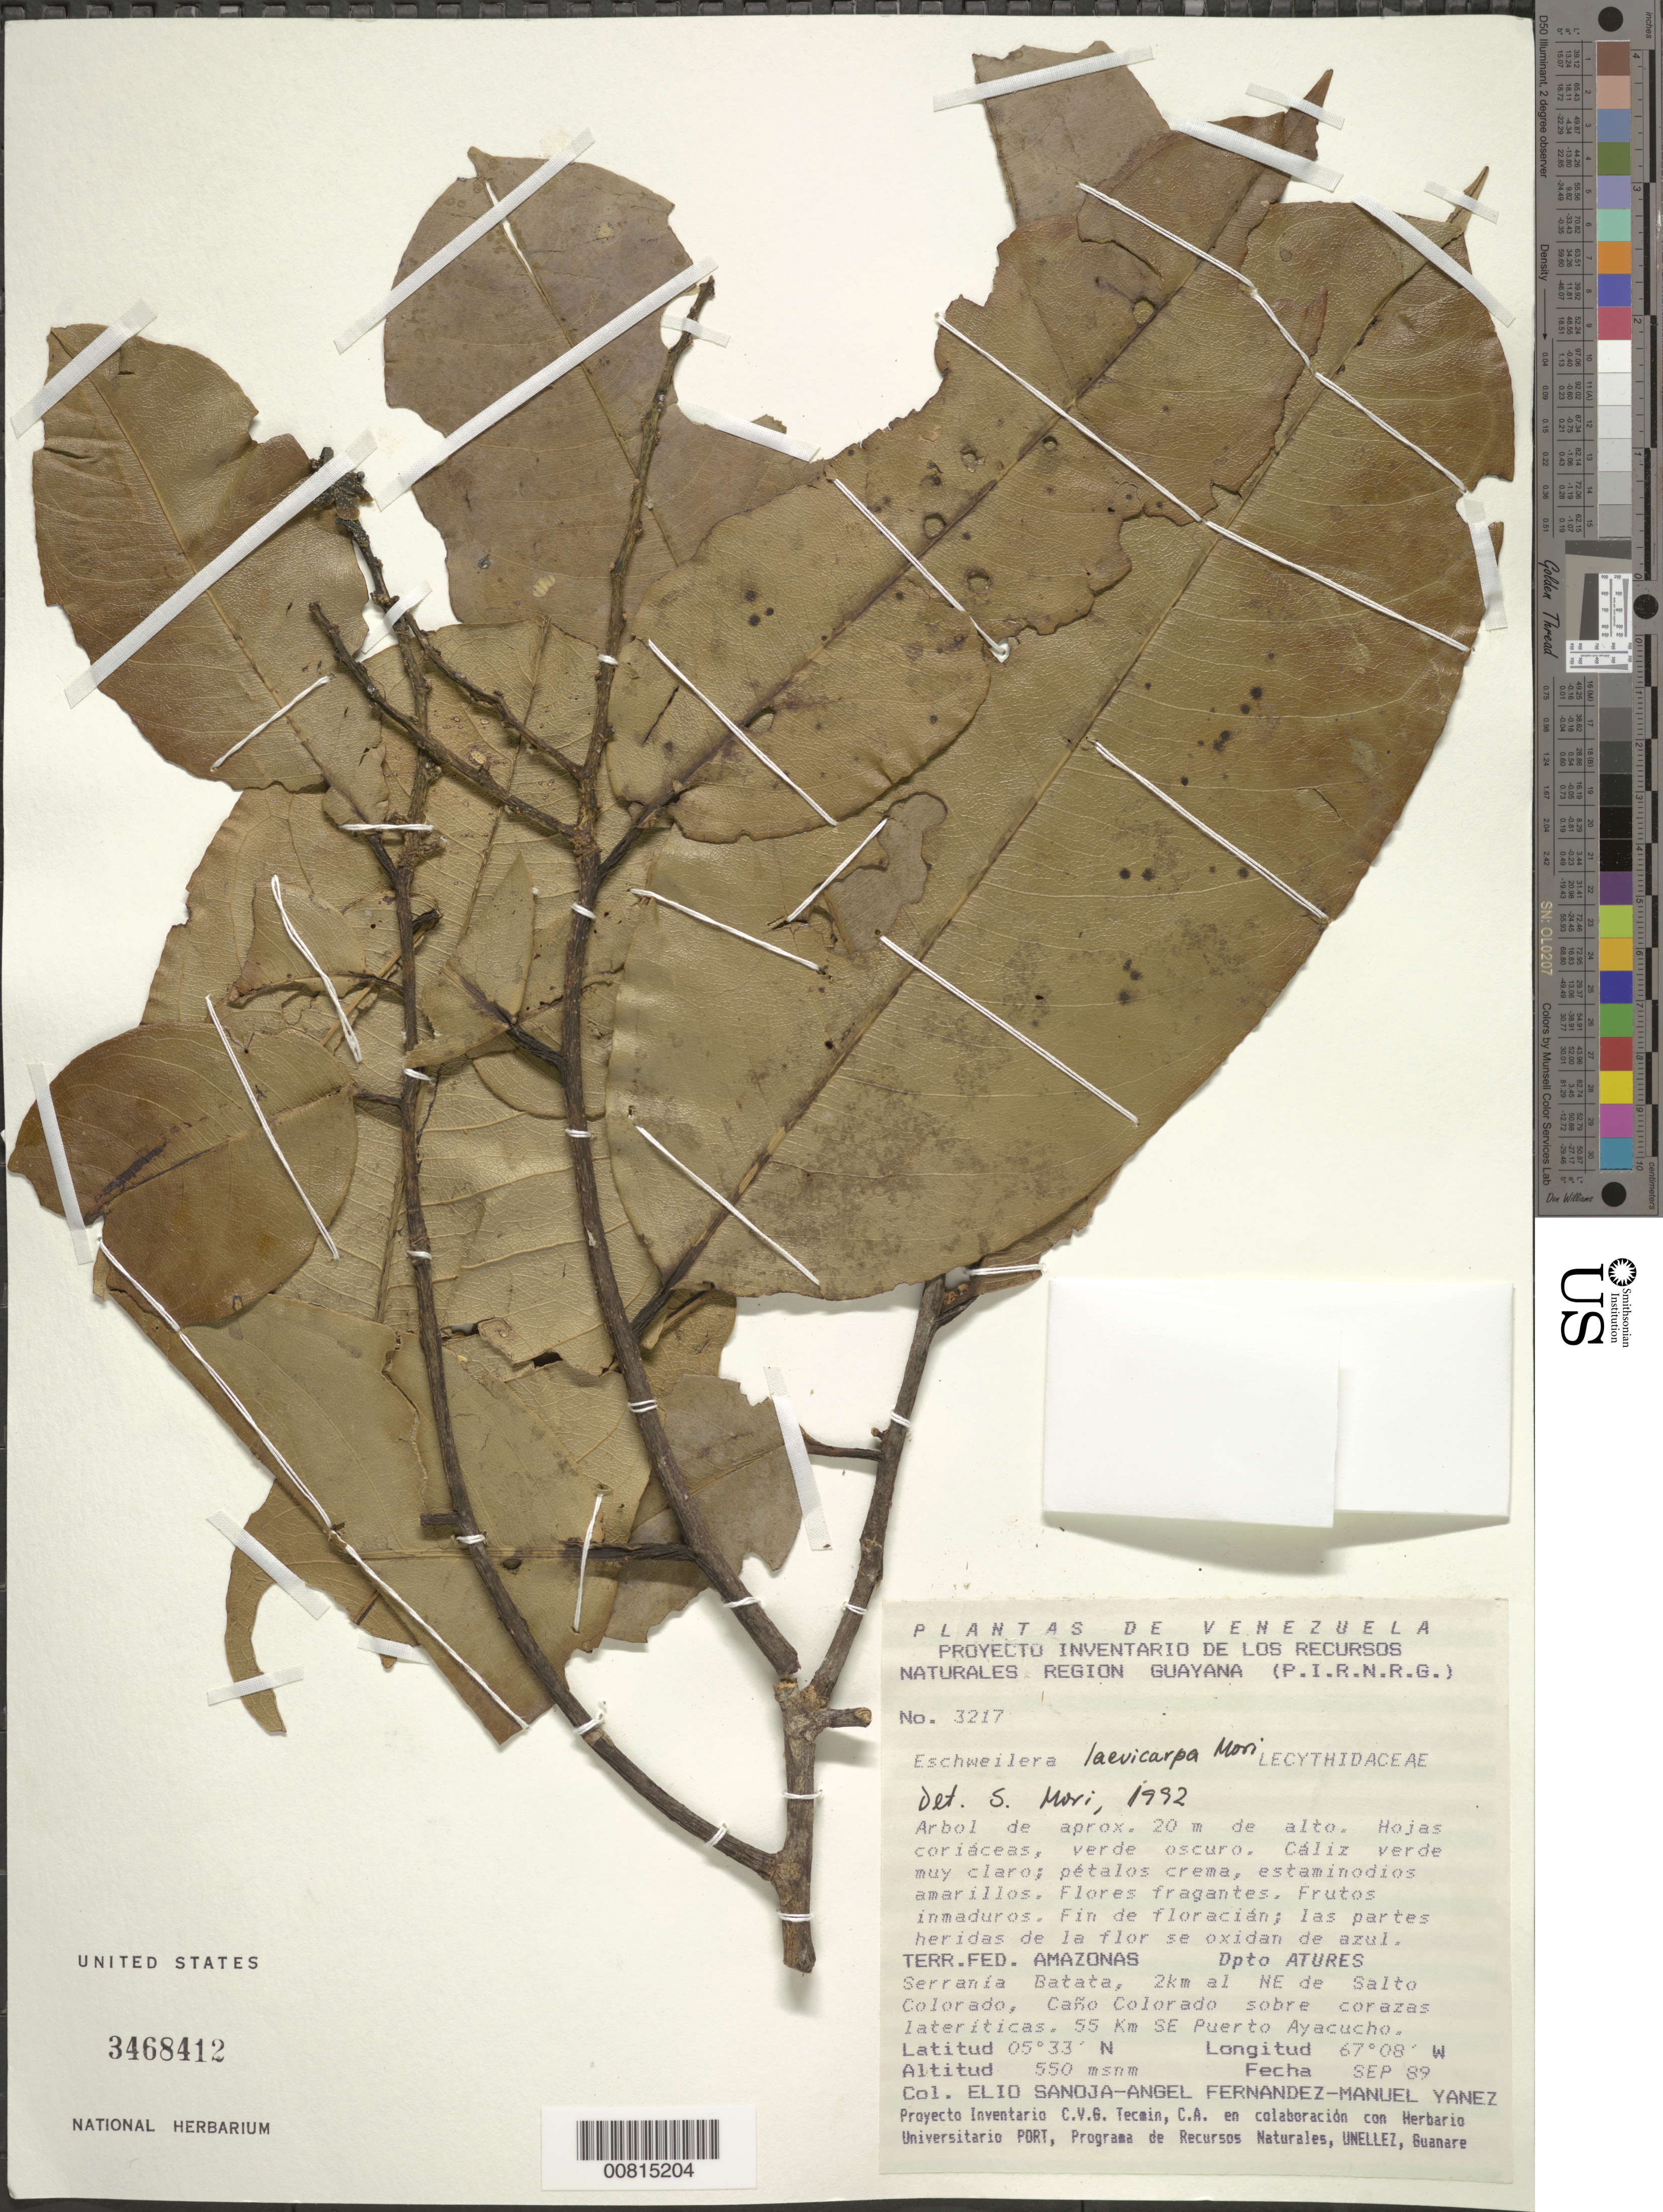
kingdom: Plantae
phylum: Tracheophyta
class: Magnoliopsida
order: Ericales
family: Lecythidaceae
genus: Eschweilera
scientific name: Eschweilera laevicarpa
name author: S.A. Mori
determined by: Mori, Scott A.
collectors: E. Sanoja, A. Fernandez & M. Yanez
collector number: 3217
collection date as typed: Sep-89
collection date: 1989-09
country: Venezuela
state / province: Amazonas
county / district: Atures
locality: Serrania Batata, 2 km NE de Salto Colorado, Caño Colorado, 55 km SE Puerto Ayacucho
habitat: Sobre corazas lateríticas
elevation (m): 550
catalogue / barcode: US 3468412